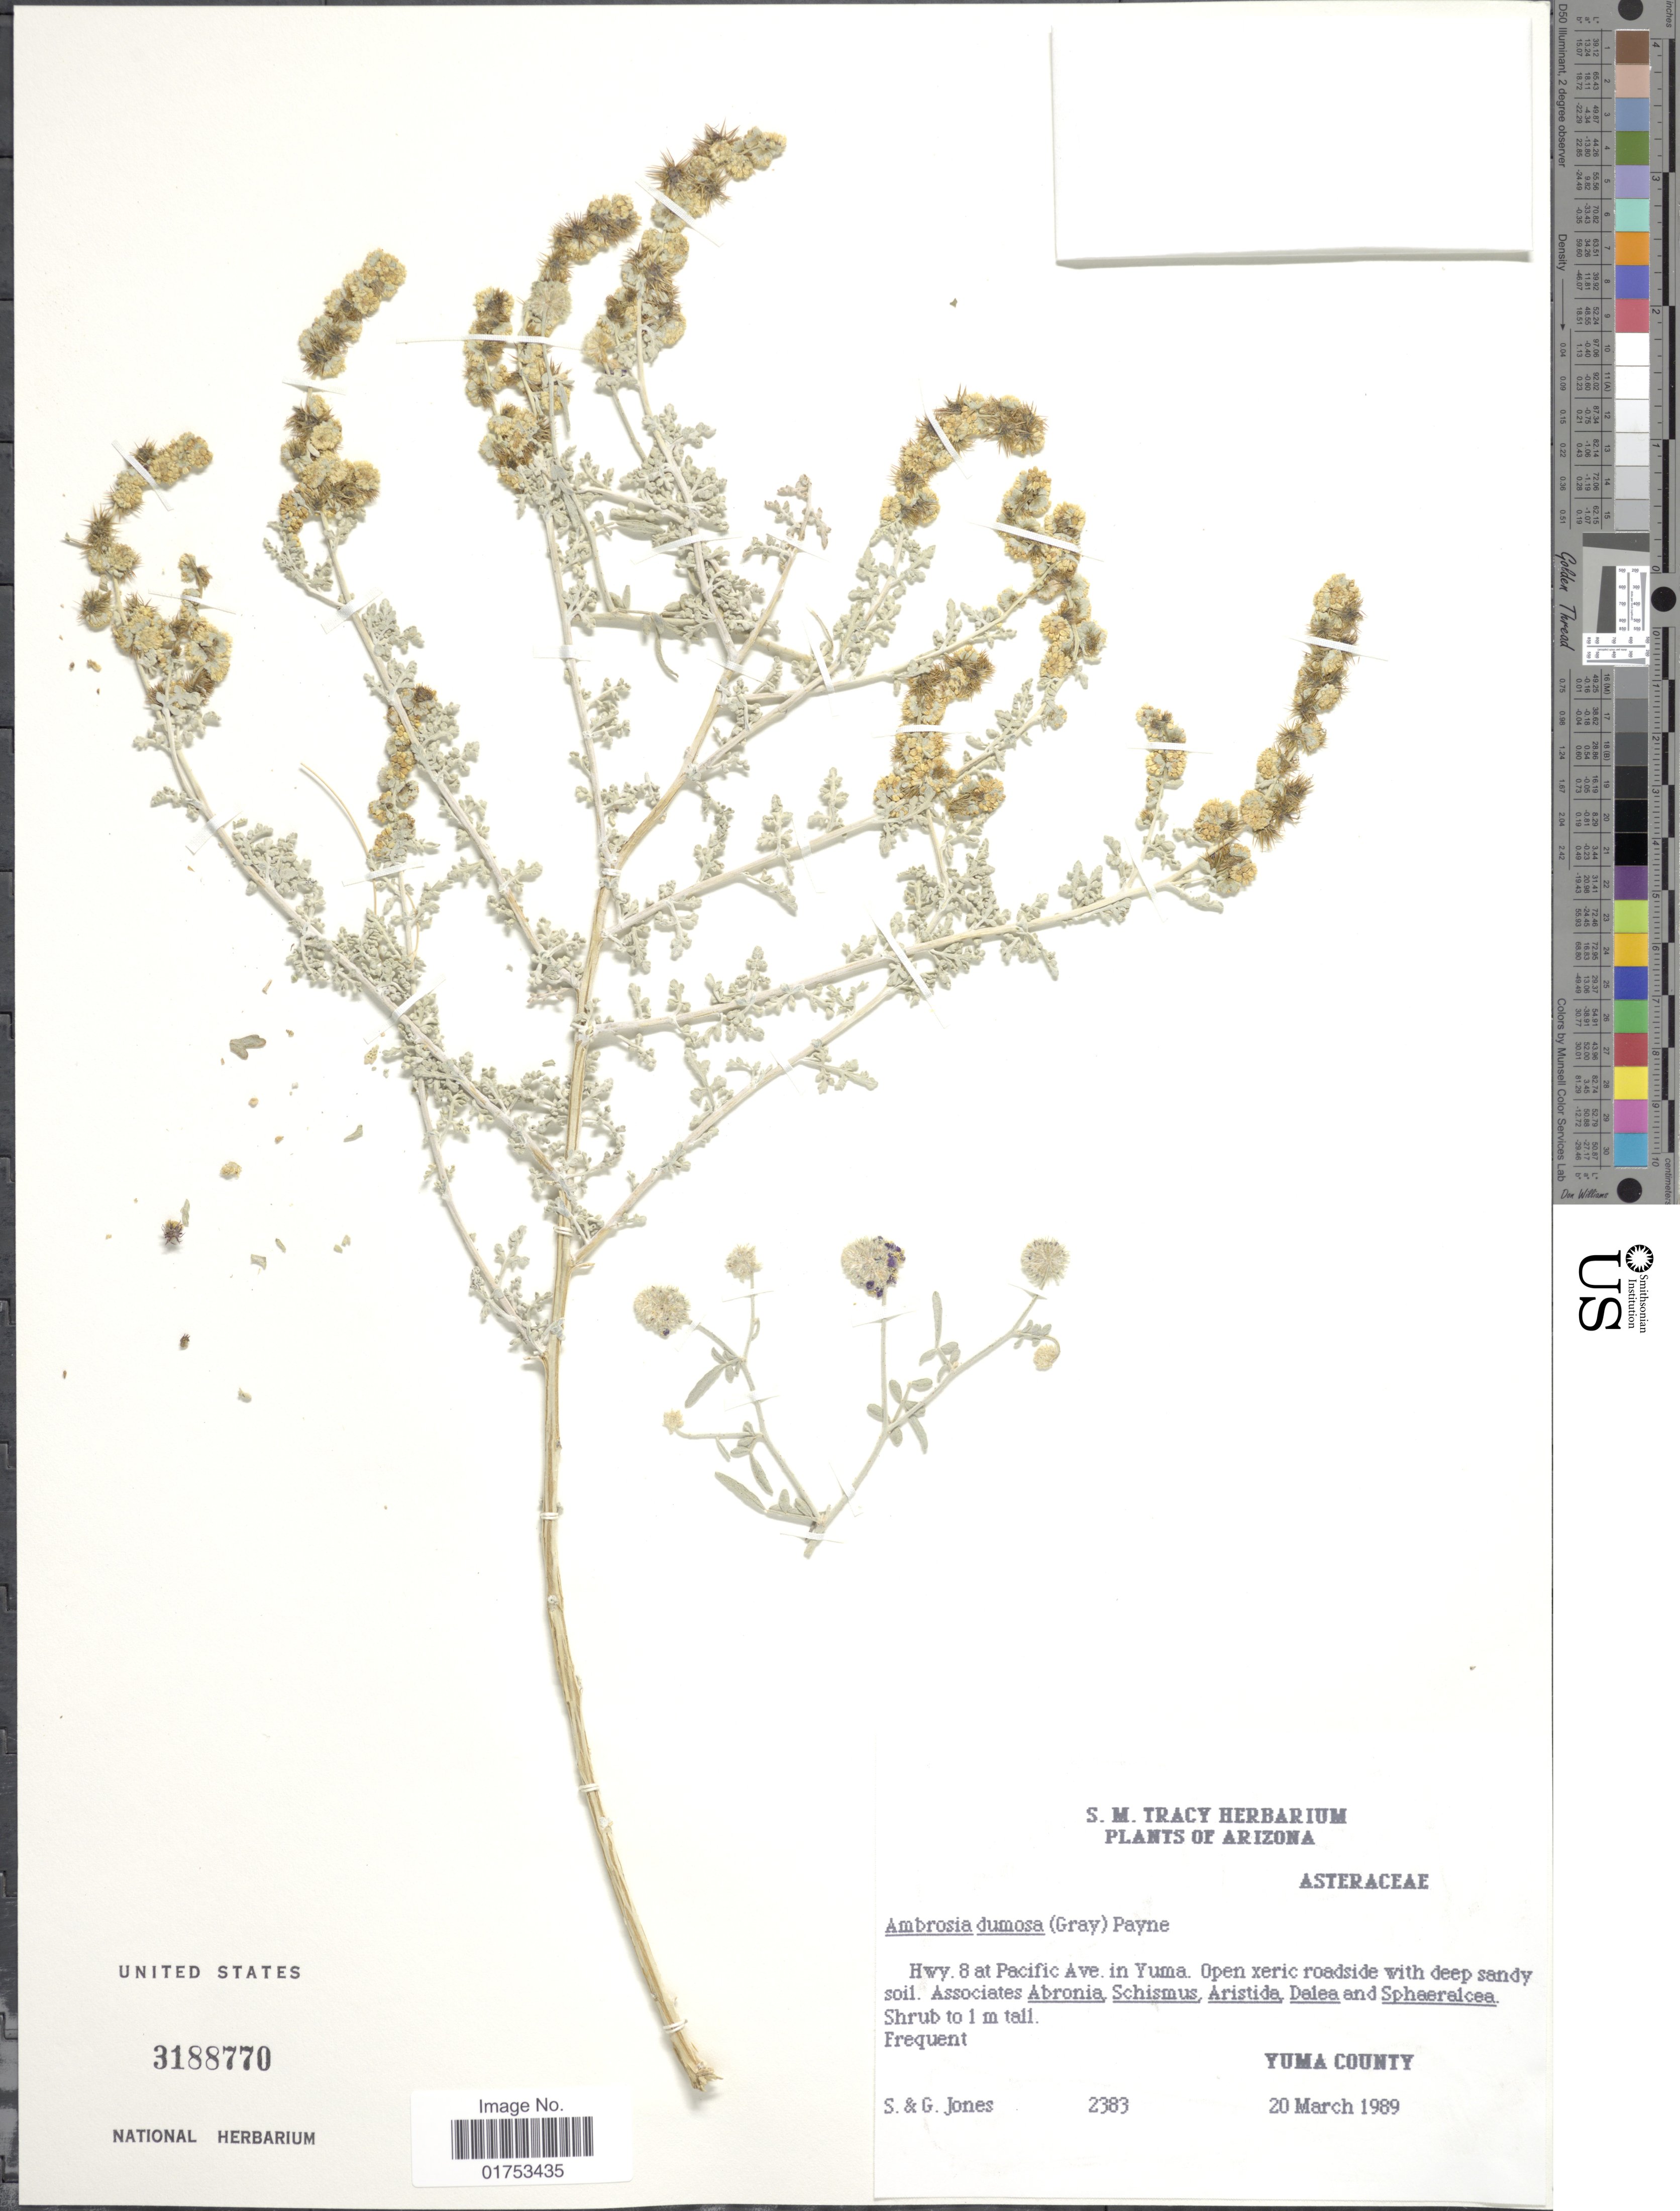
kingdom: Plantae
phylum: Tracheophyta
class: Magnoliopsida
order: Asterales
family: Asteraceae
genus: Ambrosia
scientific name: Ambrosia dumosa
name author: (A. Gray) W.W.Payne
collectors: S. Jones & G. Jones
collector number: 2383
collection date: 1989-03-20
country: United States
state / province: Arizona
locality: Hwy 8 at Pacific Ave in Yuma, Yuma County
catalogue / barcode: US 3188770